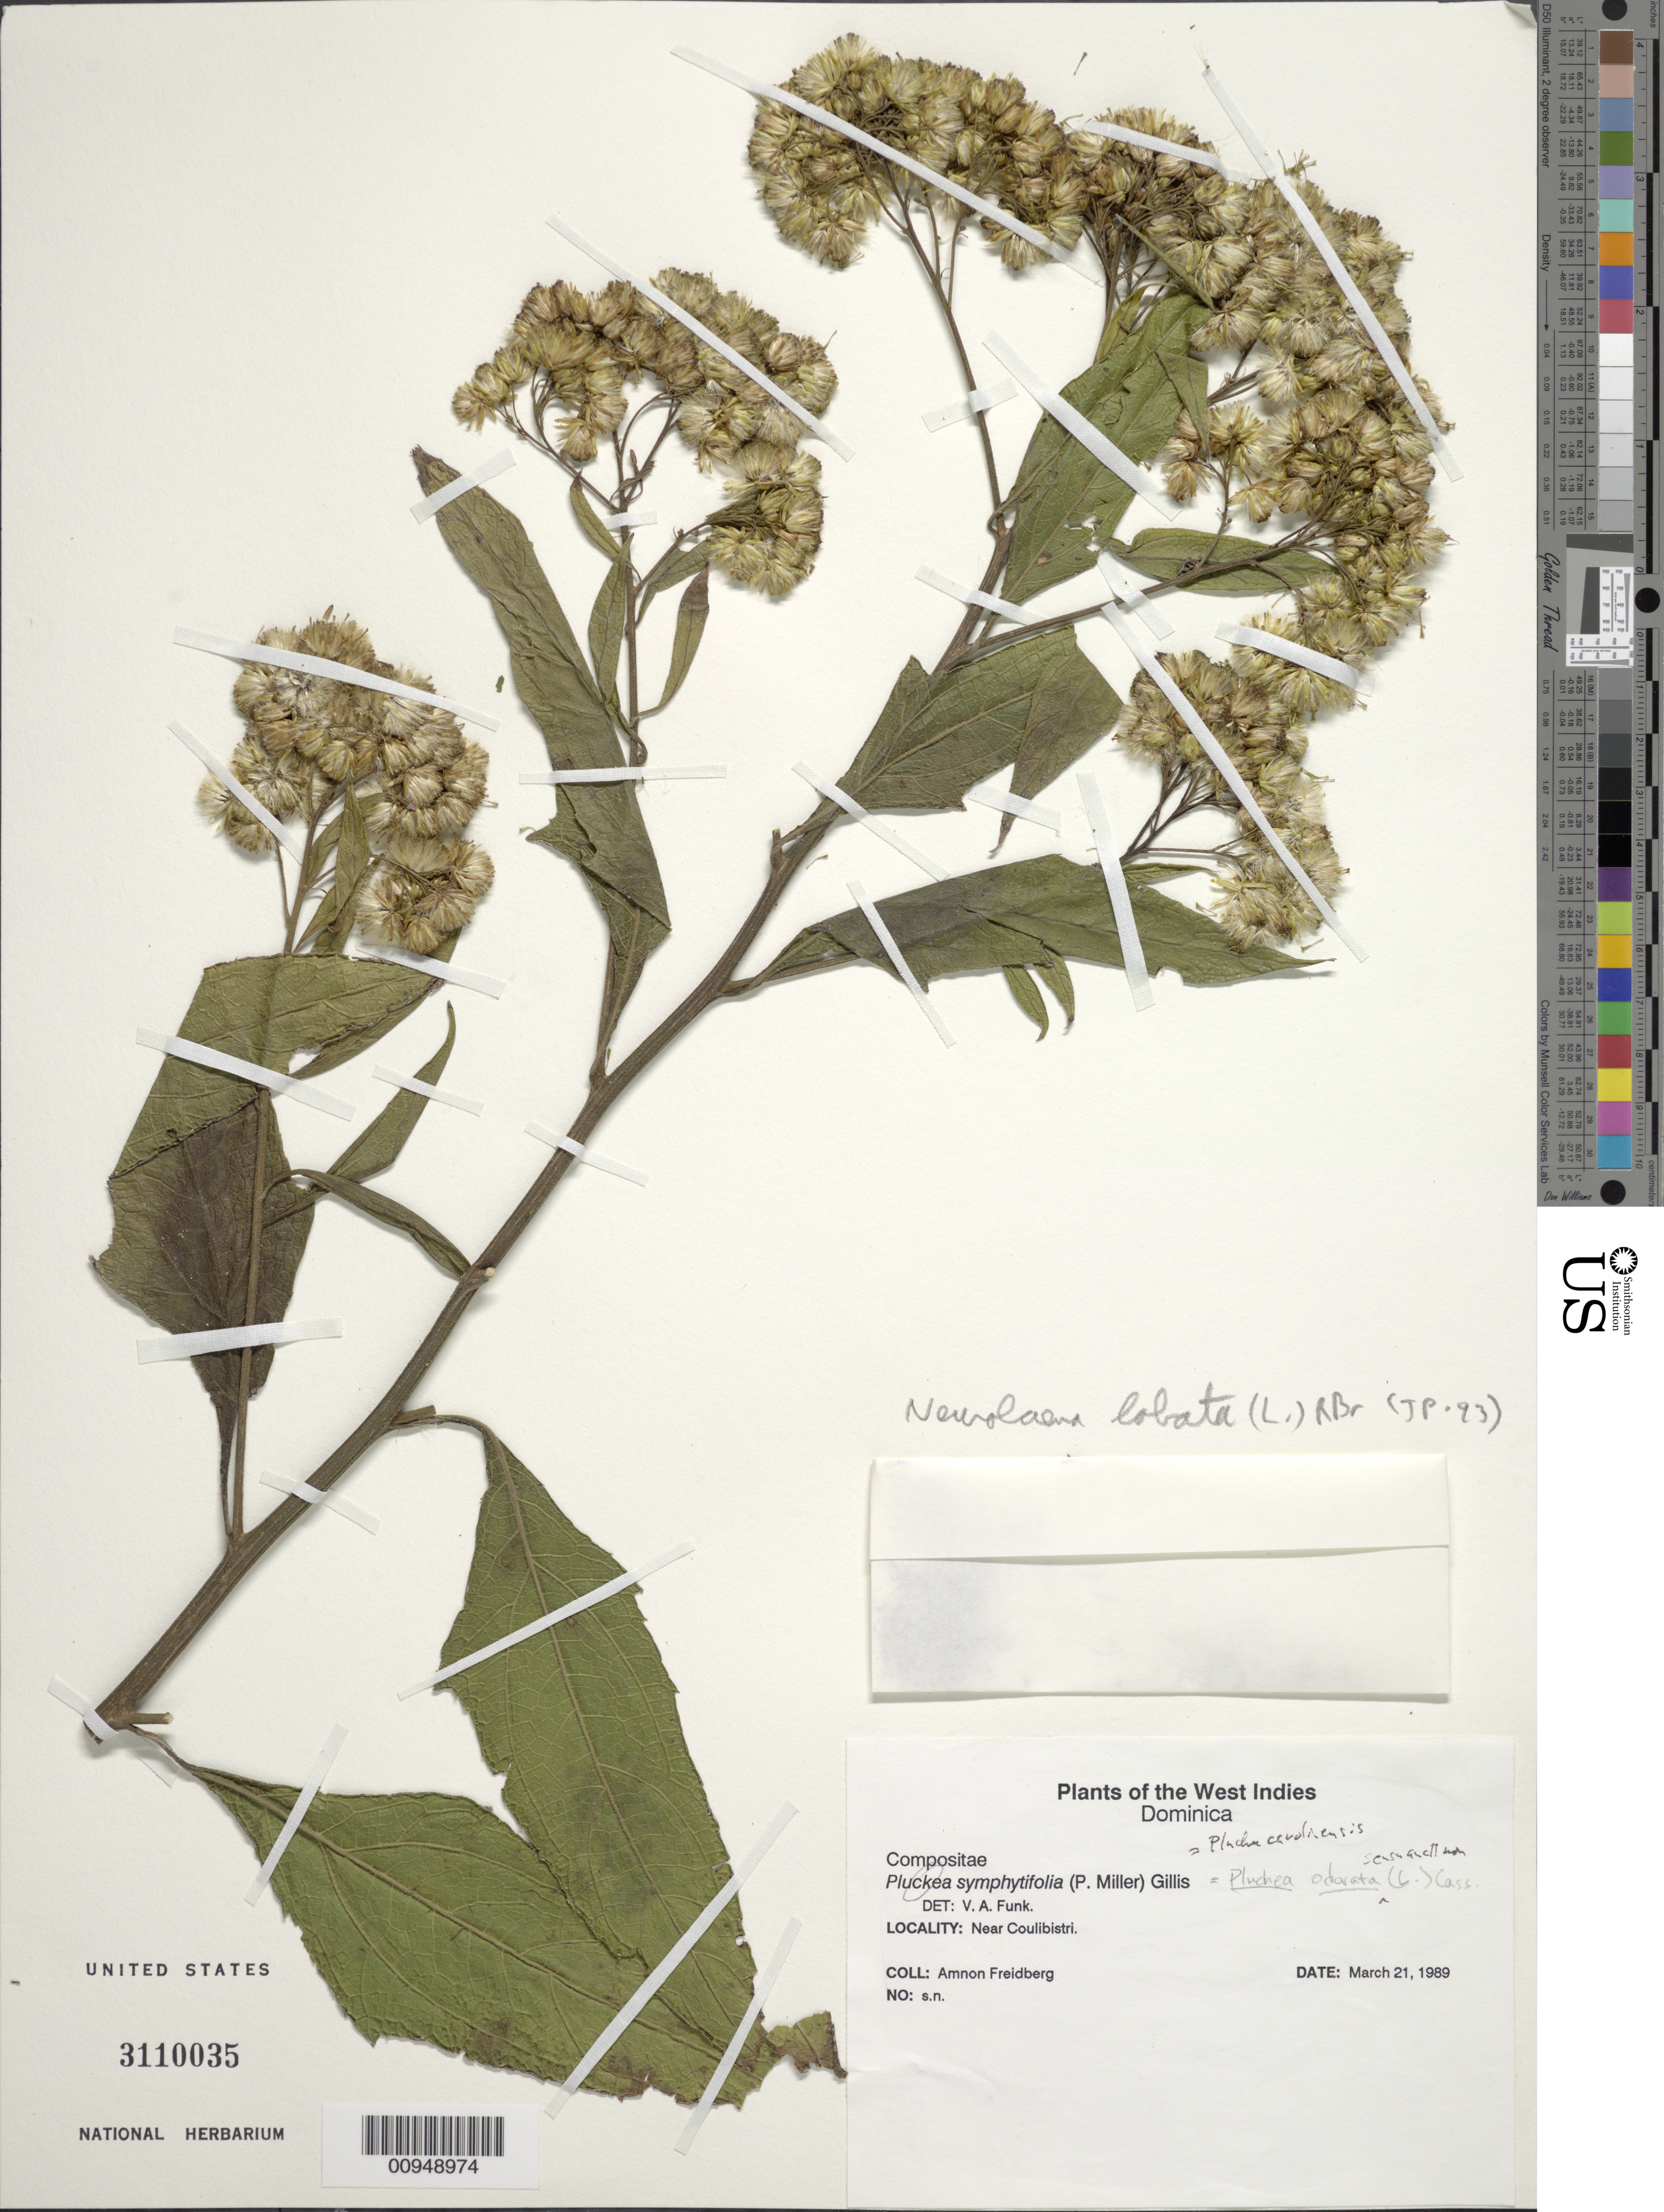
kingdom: Plantae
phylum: Tracheophyta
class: Magnoliopsida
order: Asterales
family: Asteraceae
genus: Neurolaena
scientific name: Neurolaena lobata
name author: (L.) R. Br. ex Cass.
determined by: Pruski, J. F.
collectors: A. Freidberg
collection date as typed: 21 Mar 1989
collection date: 1989-03-21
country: Dominica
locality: Near Coulibistri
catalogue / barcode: US 3110035